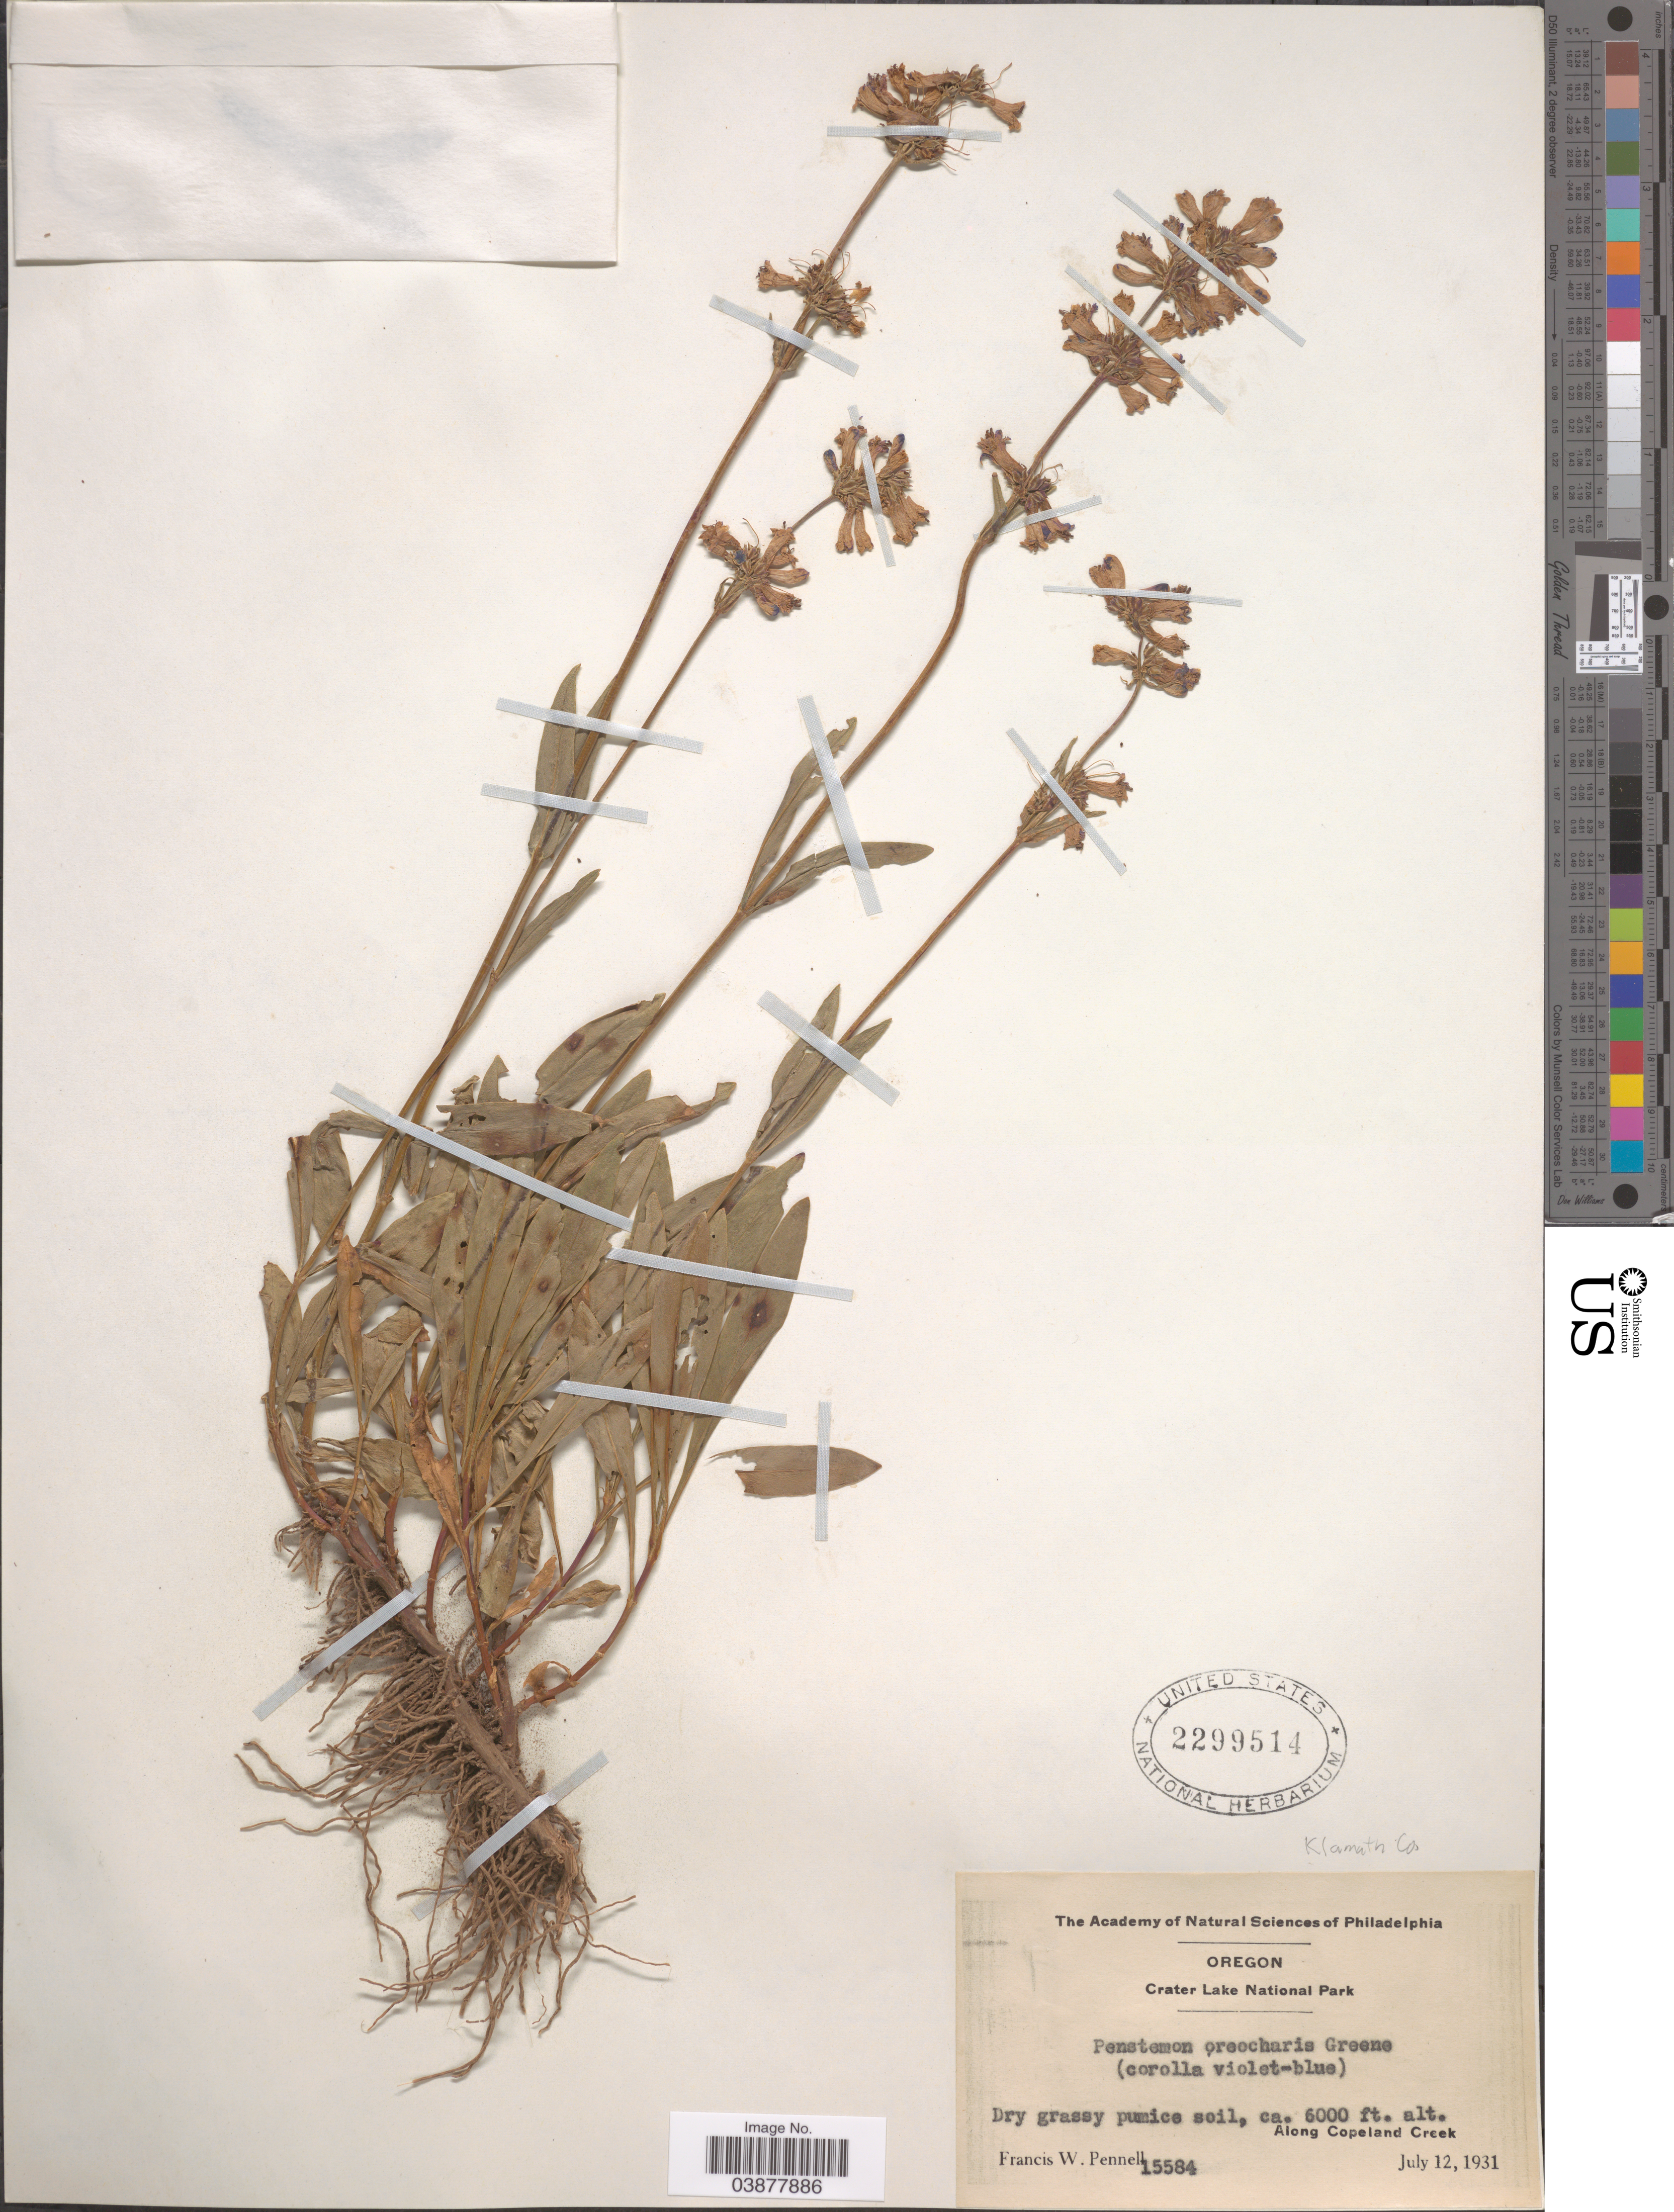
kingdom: Plantae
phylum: Tracheophyta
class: Magnoliopsida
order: Lamiales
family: Plantaginaceae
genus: Penstemon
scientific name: Penstemon rydbergii var. oreocharis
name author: (Greene) N.H. Holmgren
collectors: F. W. Pennell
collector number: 15584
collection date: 1931-07-12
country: United States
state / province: Oregon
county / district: Klamath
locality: Crater Lake National Park. Klamath Co. Along Copeland Creek.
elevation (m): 1829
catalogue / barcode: US 2299514